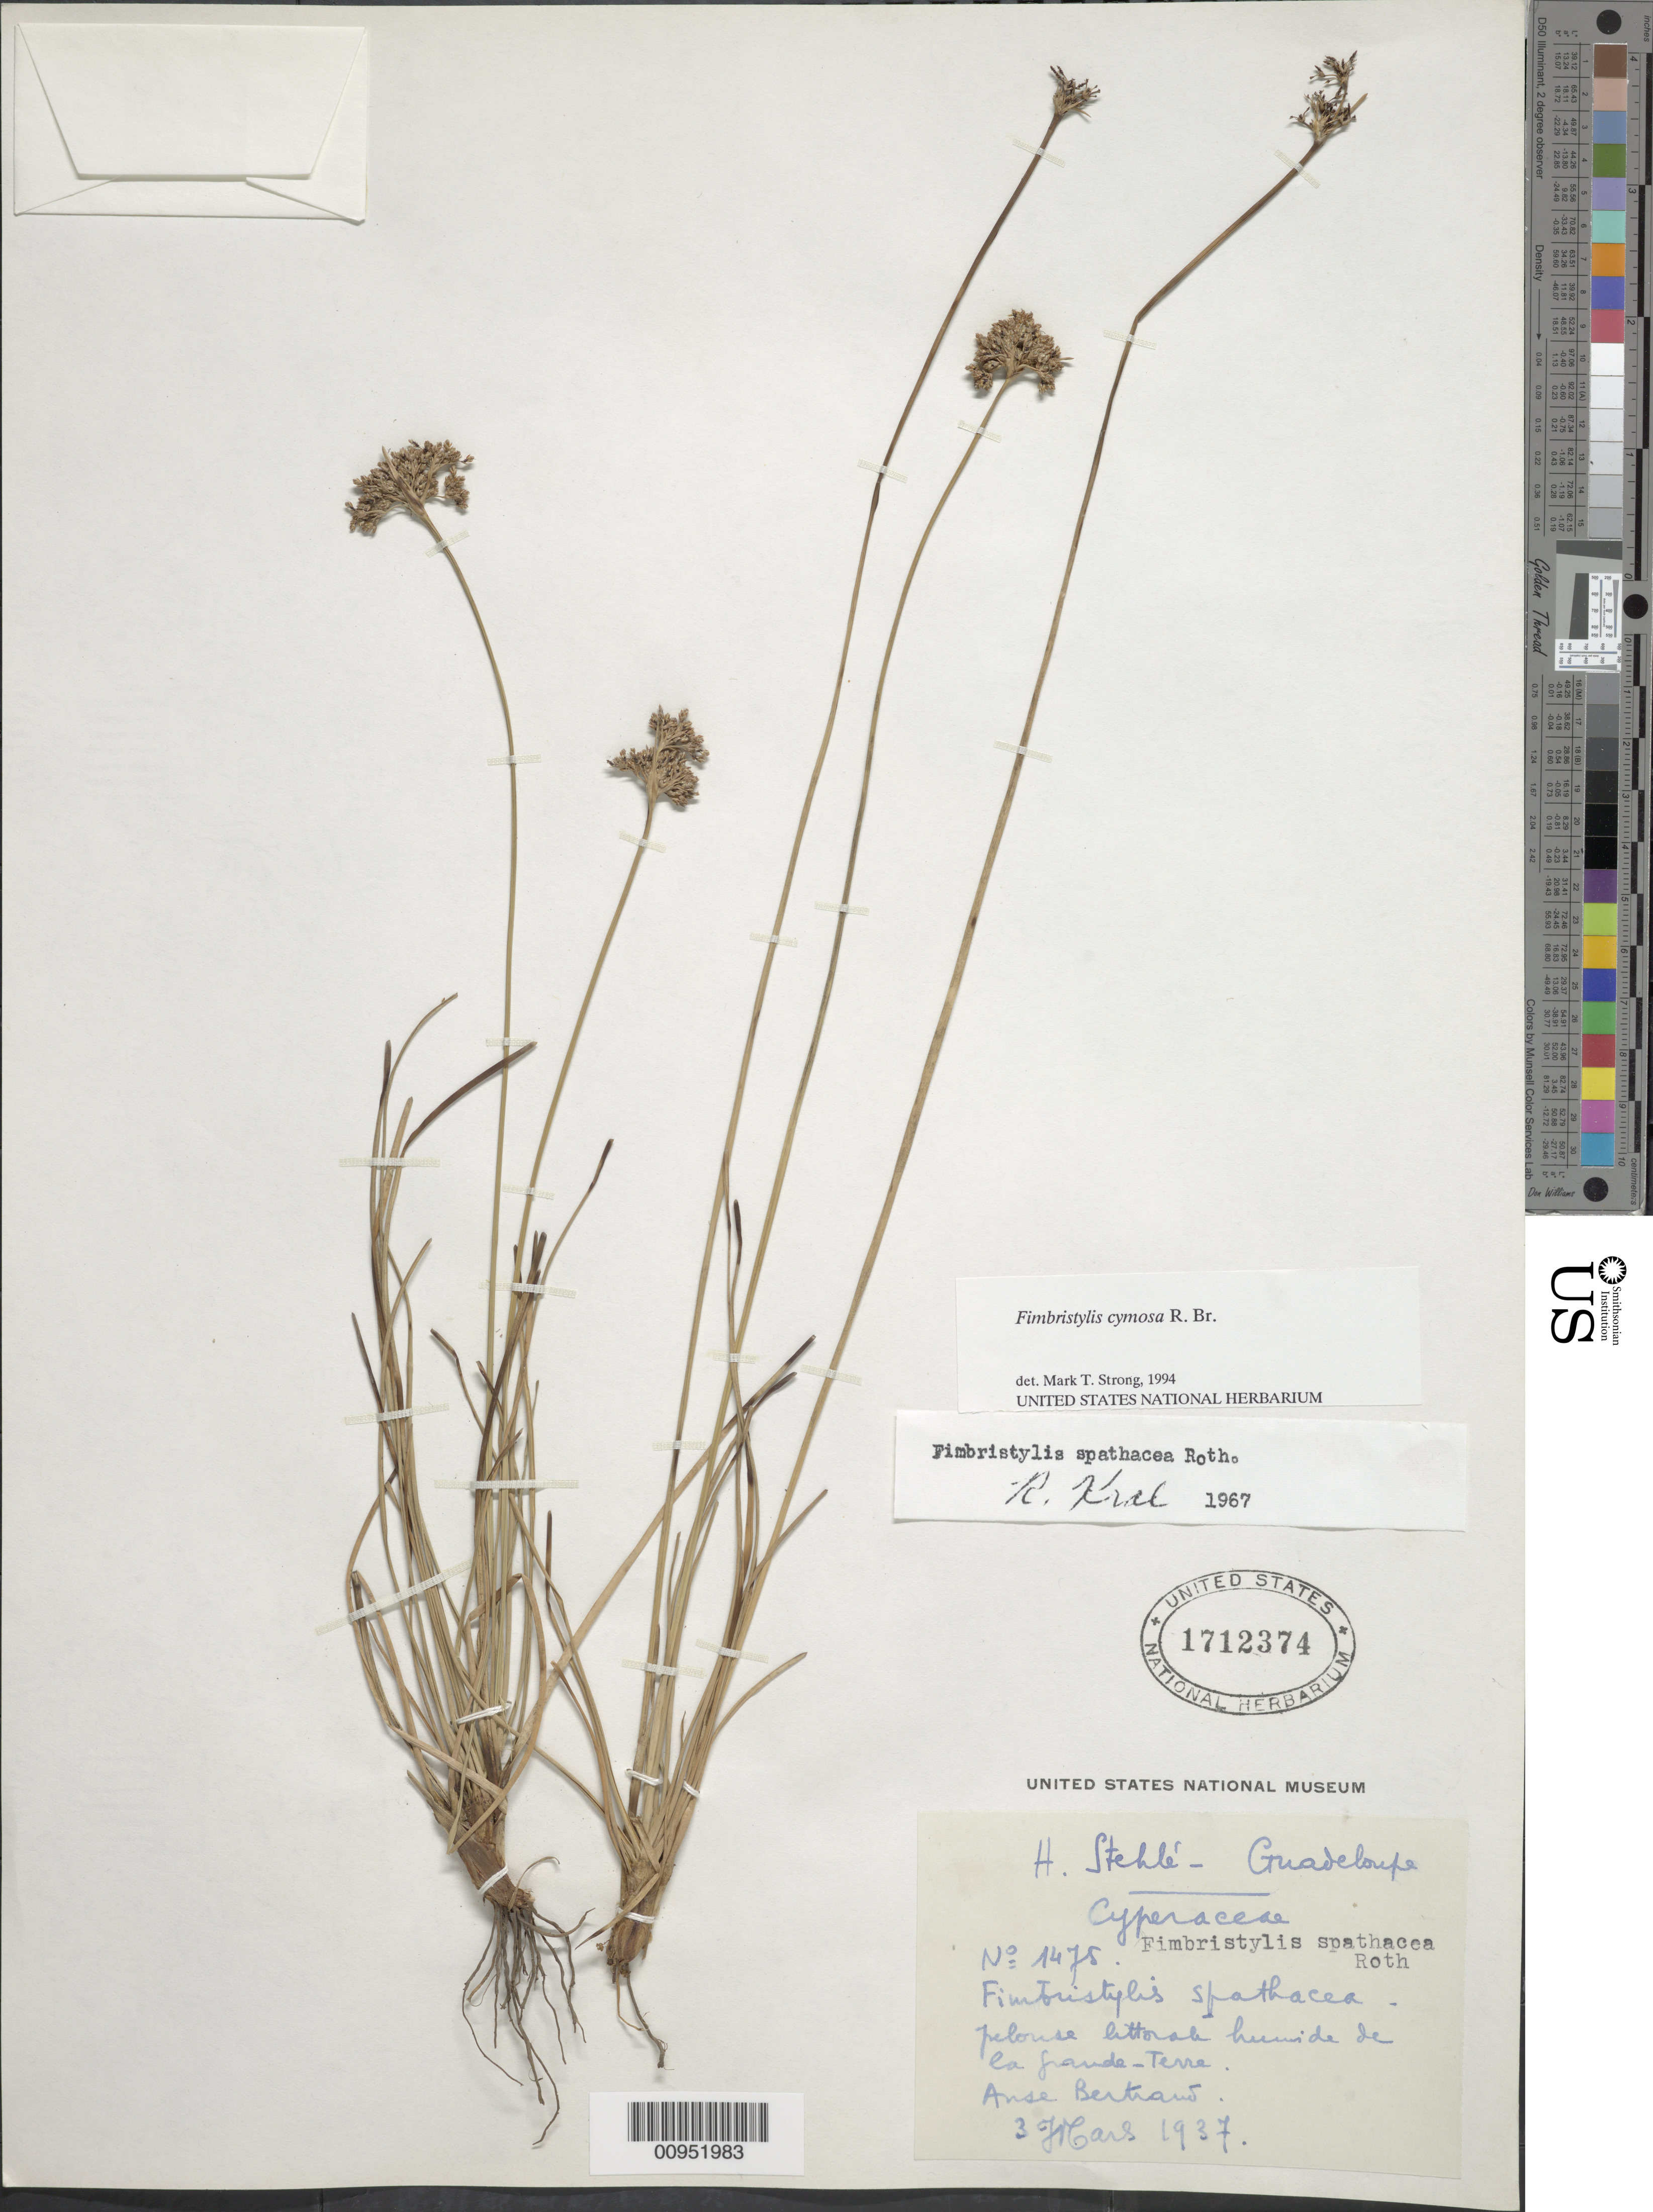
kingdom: Plantae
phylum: Tracheophyta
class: Liliopsida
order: Poales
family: Cyperaceae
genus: Fimbristylis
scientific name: Fimbristylis cymosa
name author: R. Br.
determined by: Strong, M. T., (US), Smithsonian Institution - National Museum of Natural History (UNITED STATES)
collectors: H. Stehlé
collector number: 1475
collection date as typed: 03 Mar 1937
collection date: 1937-03-03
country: Guadeloupe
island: Grande Terre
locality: la Grande Terre, Anse Bertrand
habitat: Pelouse littorale humide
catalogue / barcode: US 1712374